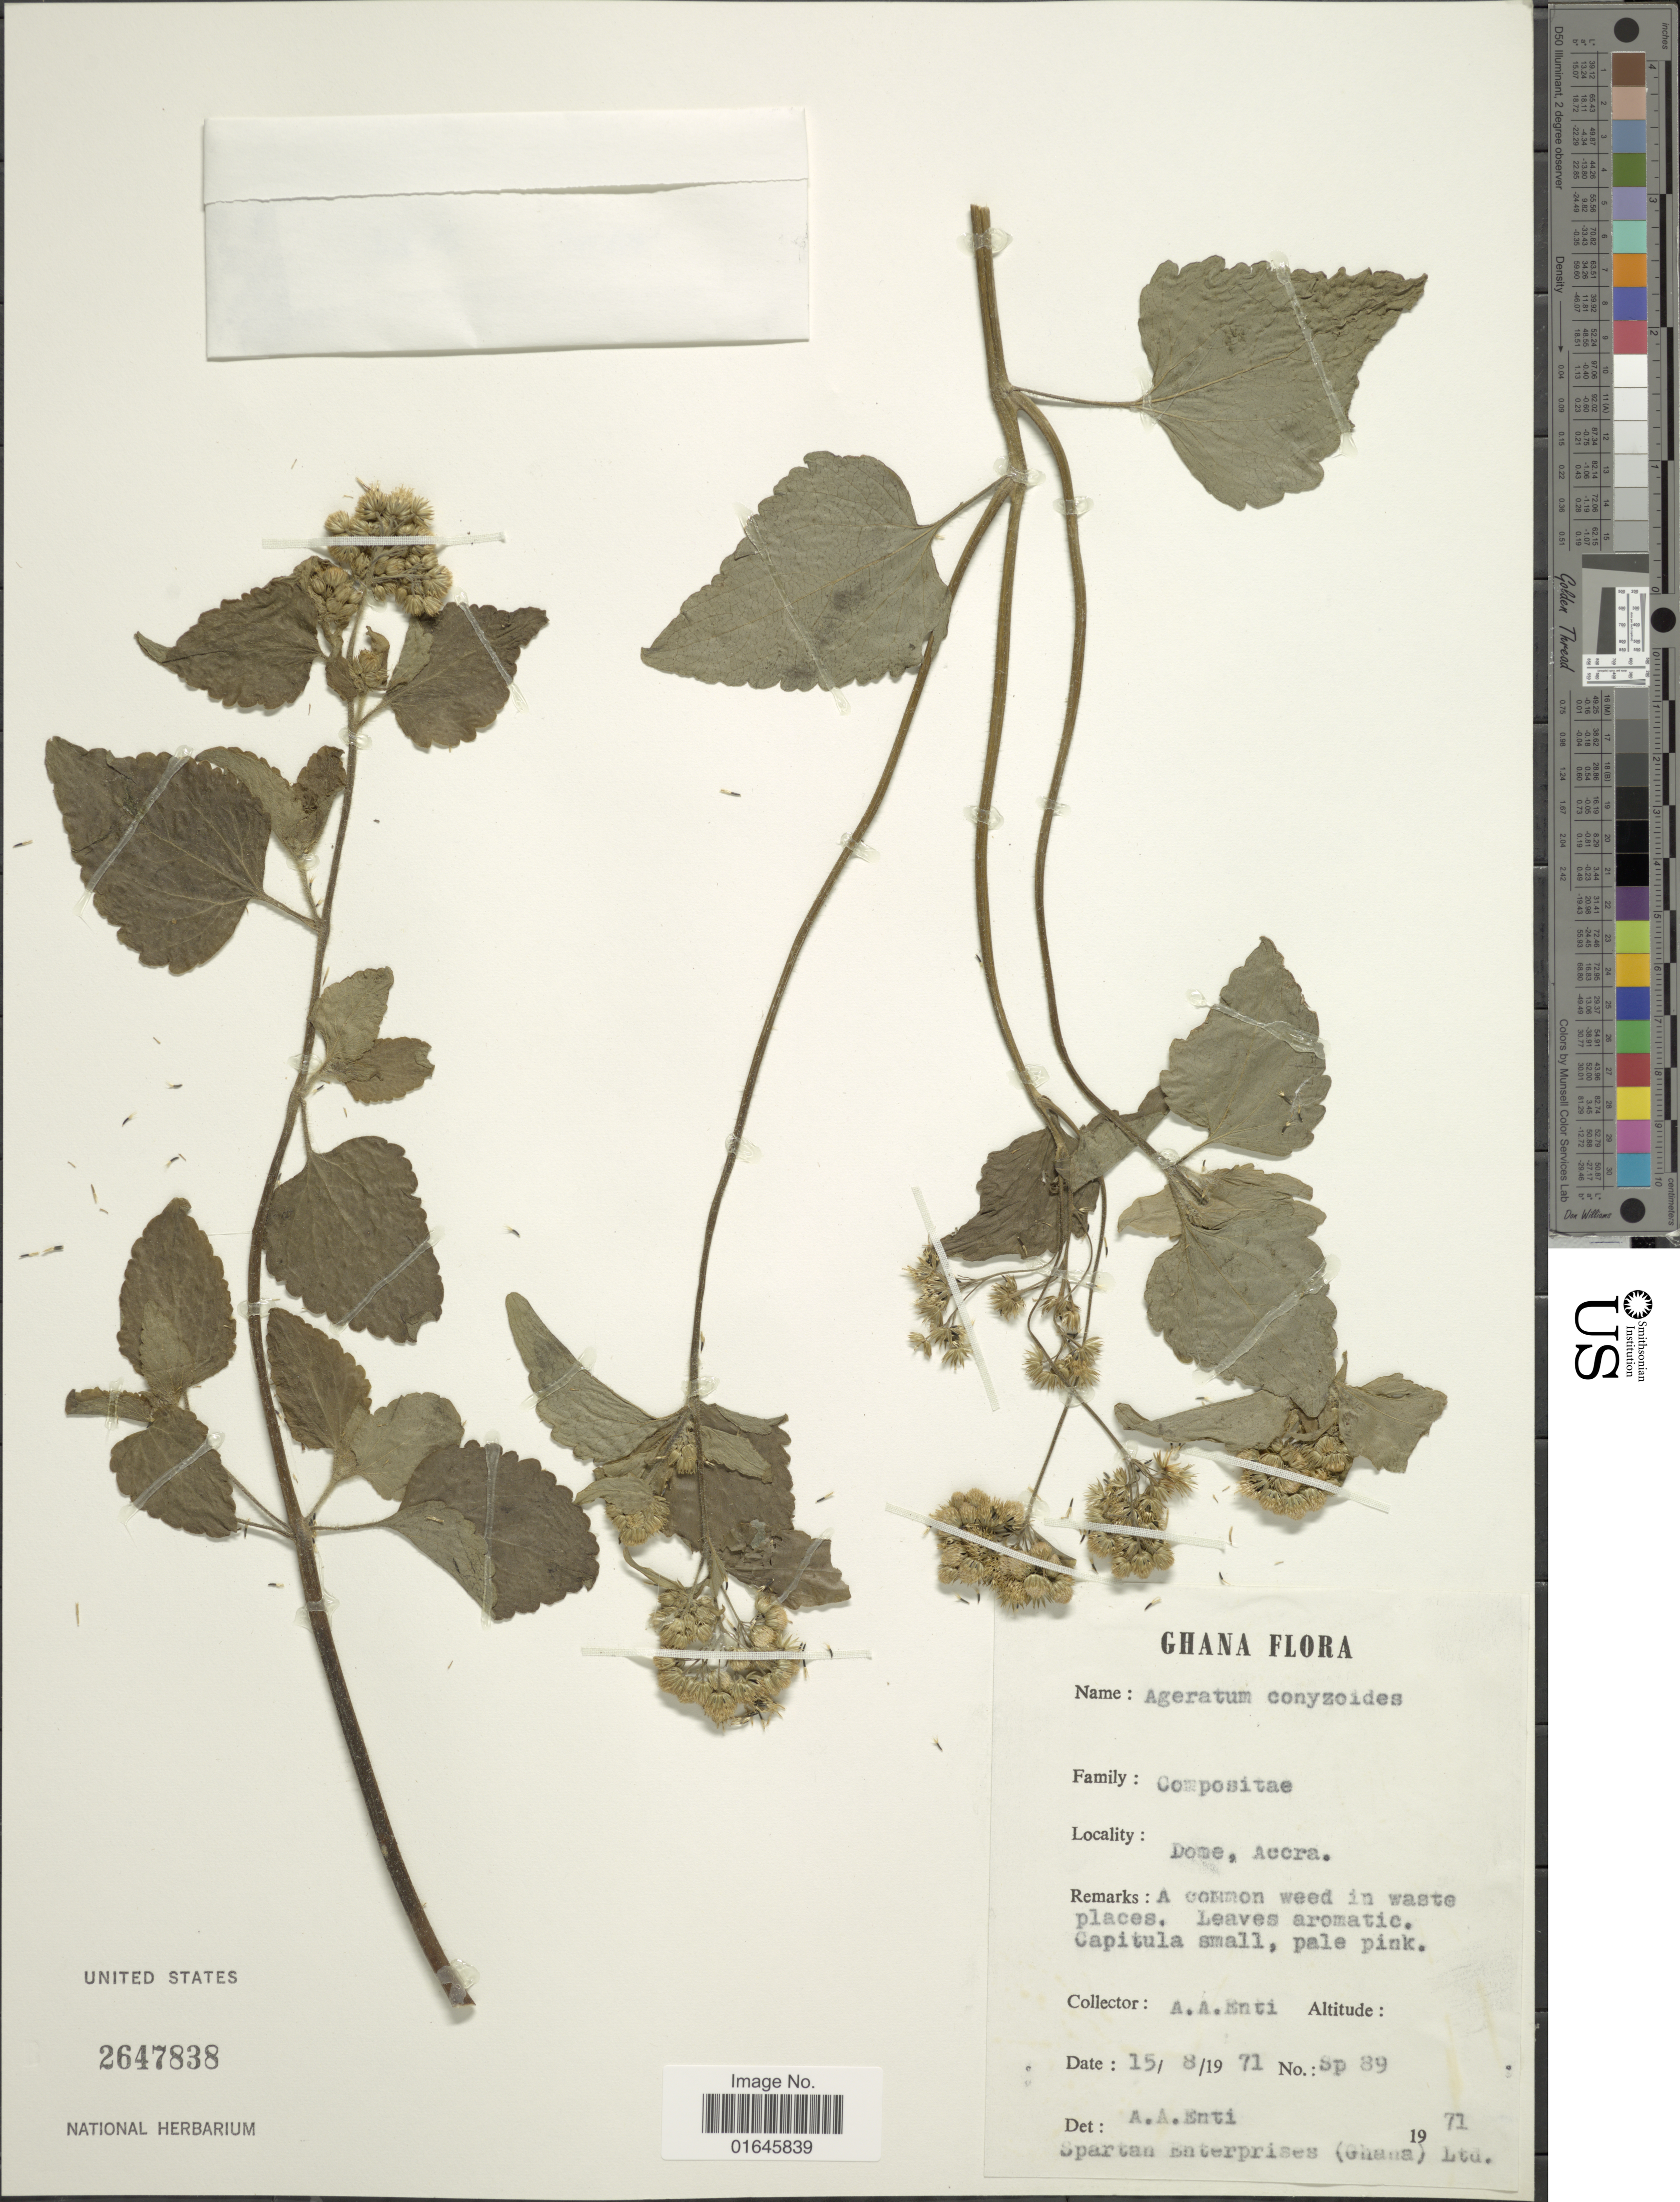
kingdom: Plantae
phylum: Tracheophyta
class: Magnoliopsida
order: Asterales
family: Asteraceae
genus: Ageratum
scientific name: Ageratum conyzoides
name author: L.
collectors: A. Enti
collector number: Sp 89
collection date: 1971-08-15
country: Ghana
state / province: Greater Accra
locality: Dome.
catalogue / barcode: US 2647838